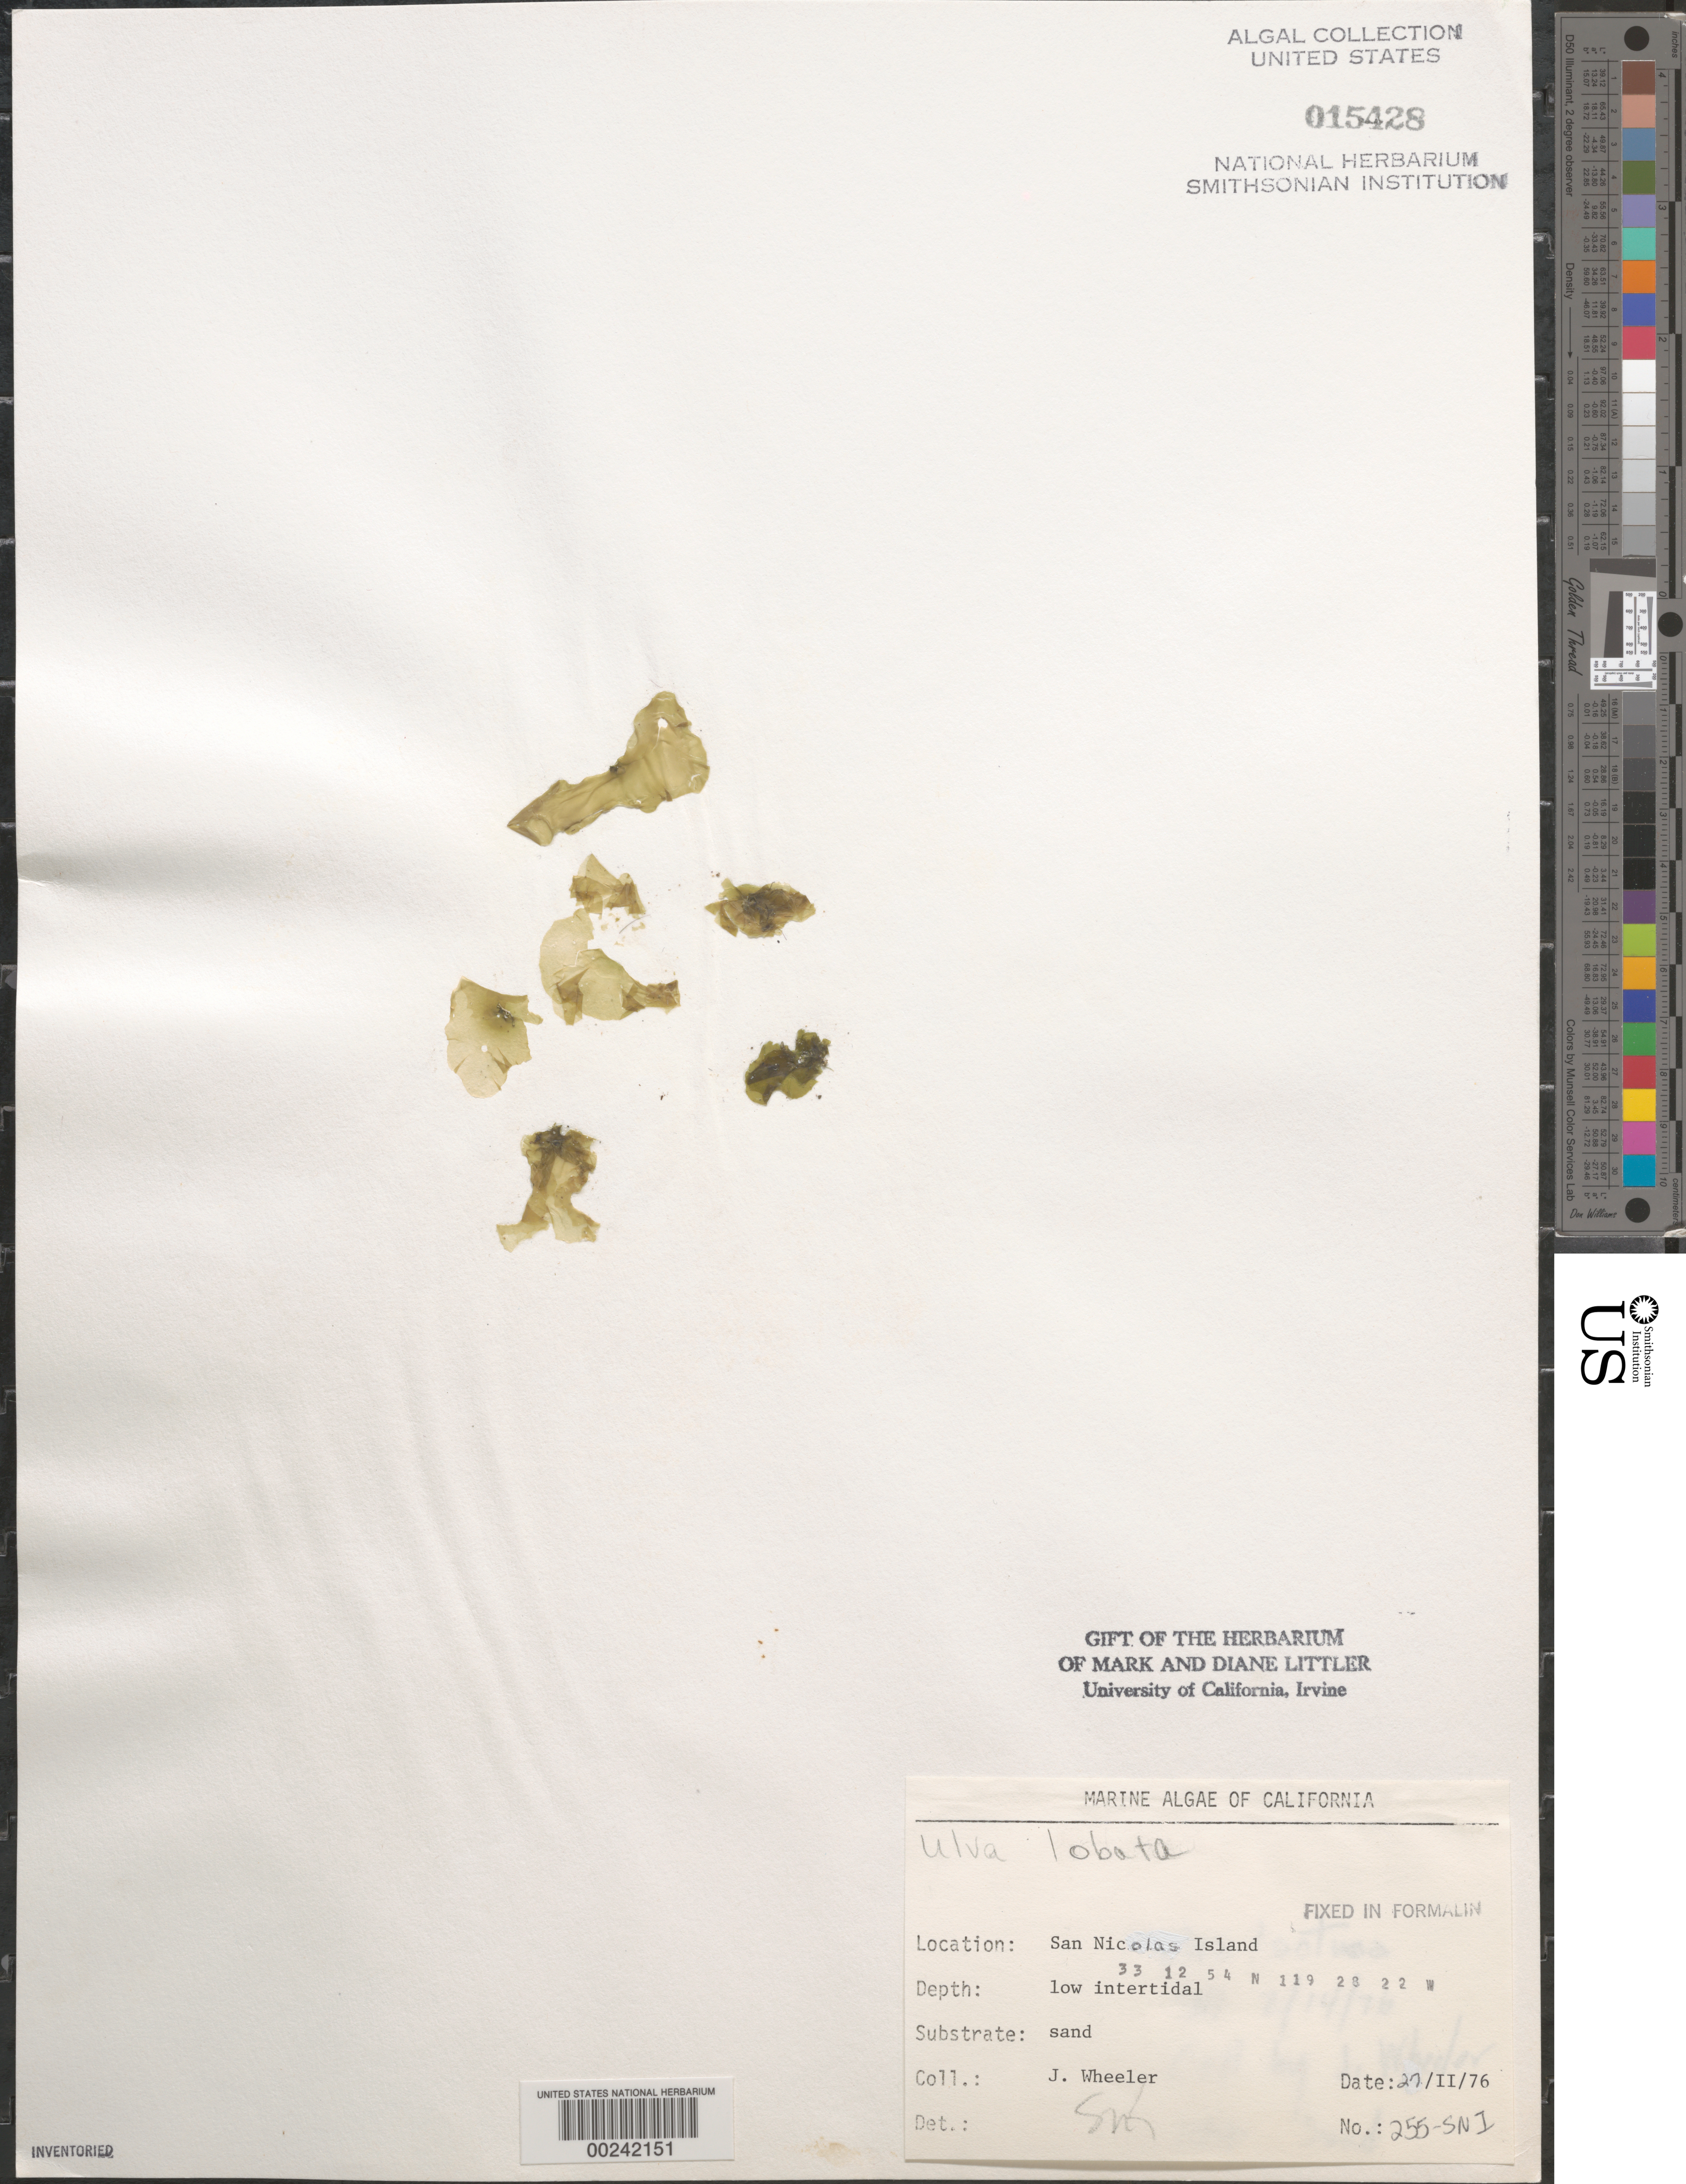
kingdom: Plantae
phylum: Chlorophyta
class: Ulvophyceae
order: Ulvales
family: Ulvaceae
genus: Ulva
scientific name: Ulva lactuca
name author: L.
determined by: Algae name updating Project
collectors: J. L. Wheeler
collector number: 255-sni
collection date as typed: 27 Feb 1976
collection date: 1976-02-27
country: United States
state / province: California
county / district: Ventura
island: San Nicolas Island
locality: Dutch Harbor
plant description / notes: BLM-SOCALBIGHT Rocky Intertidal Survey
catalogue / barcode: US 15428